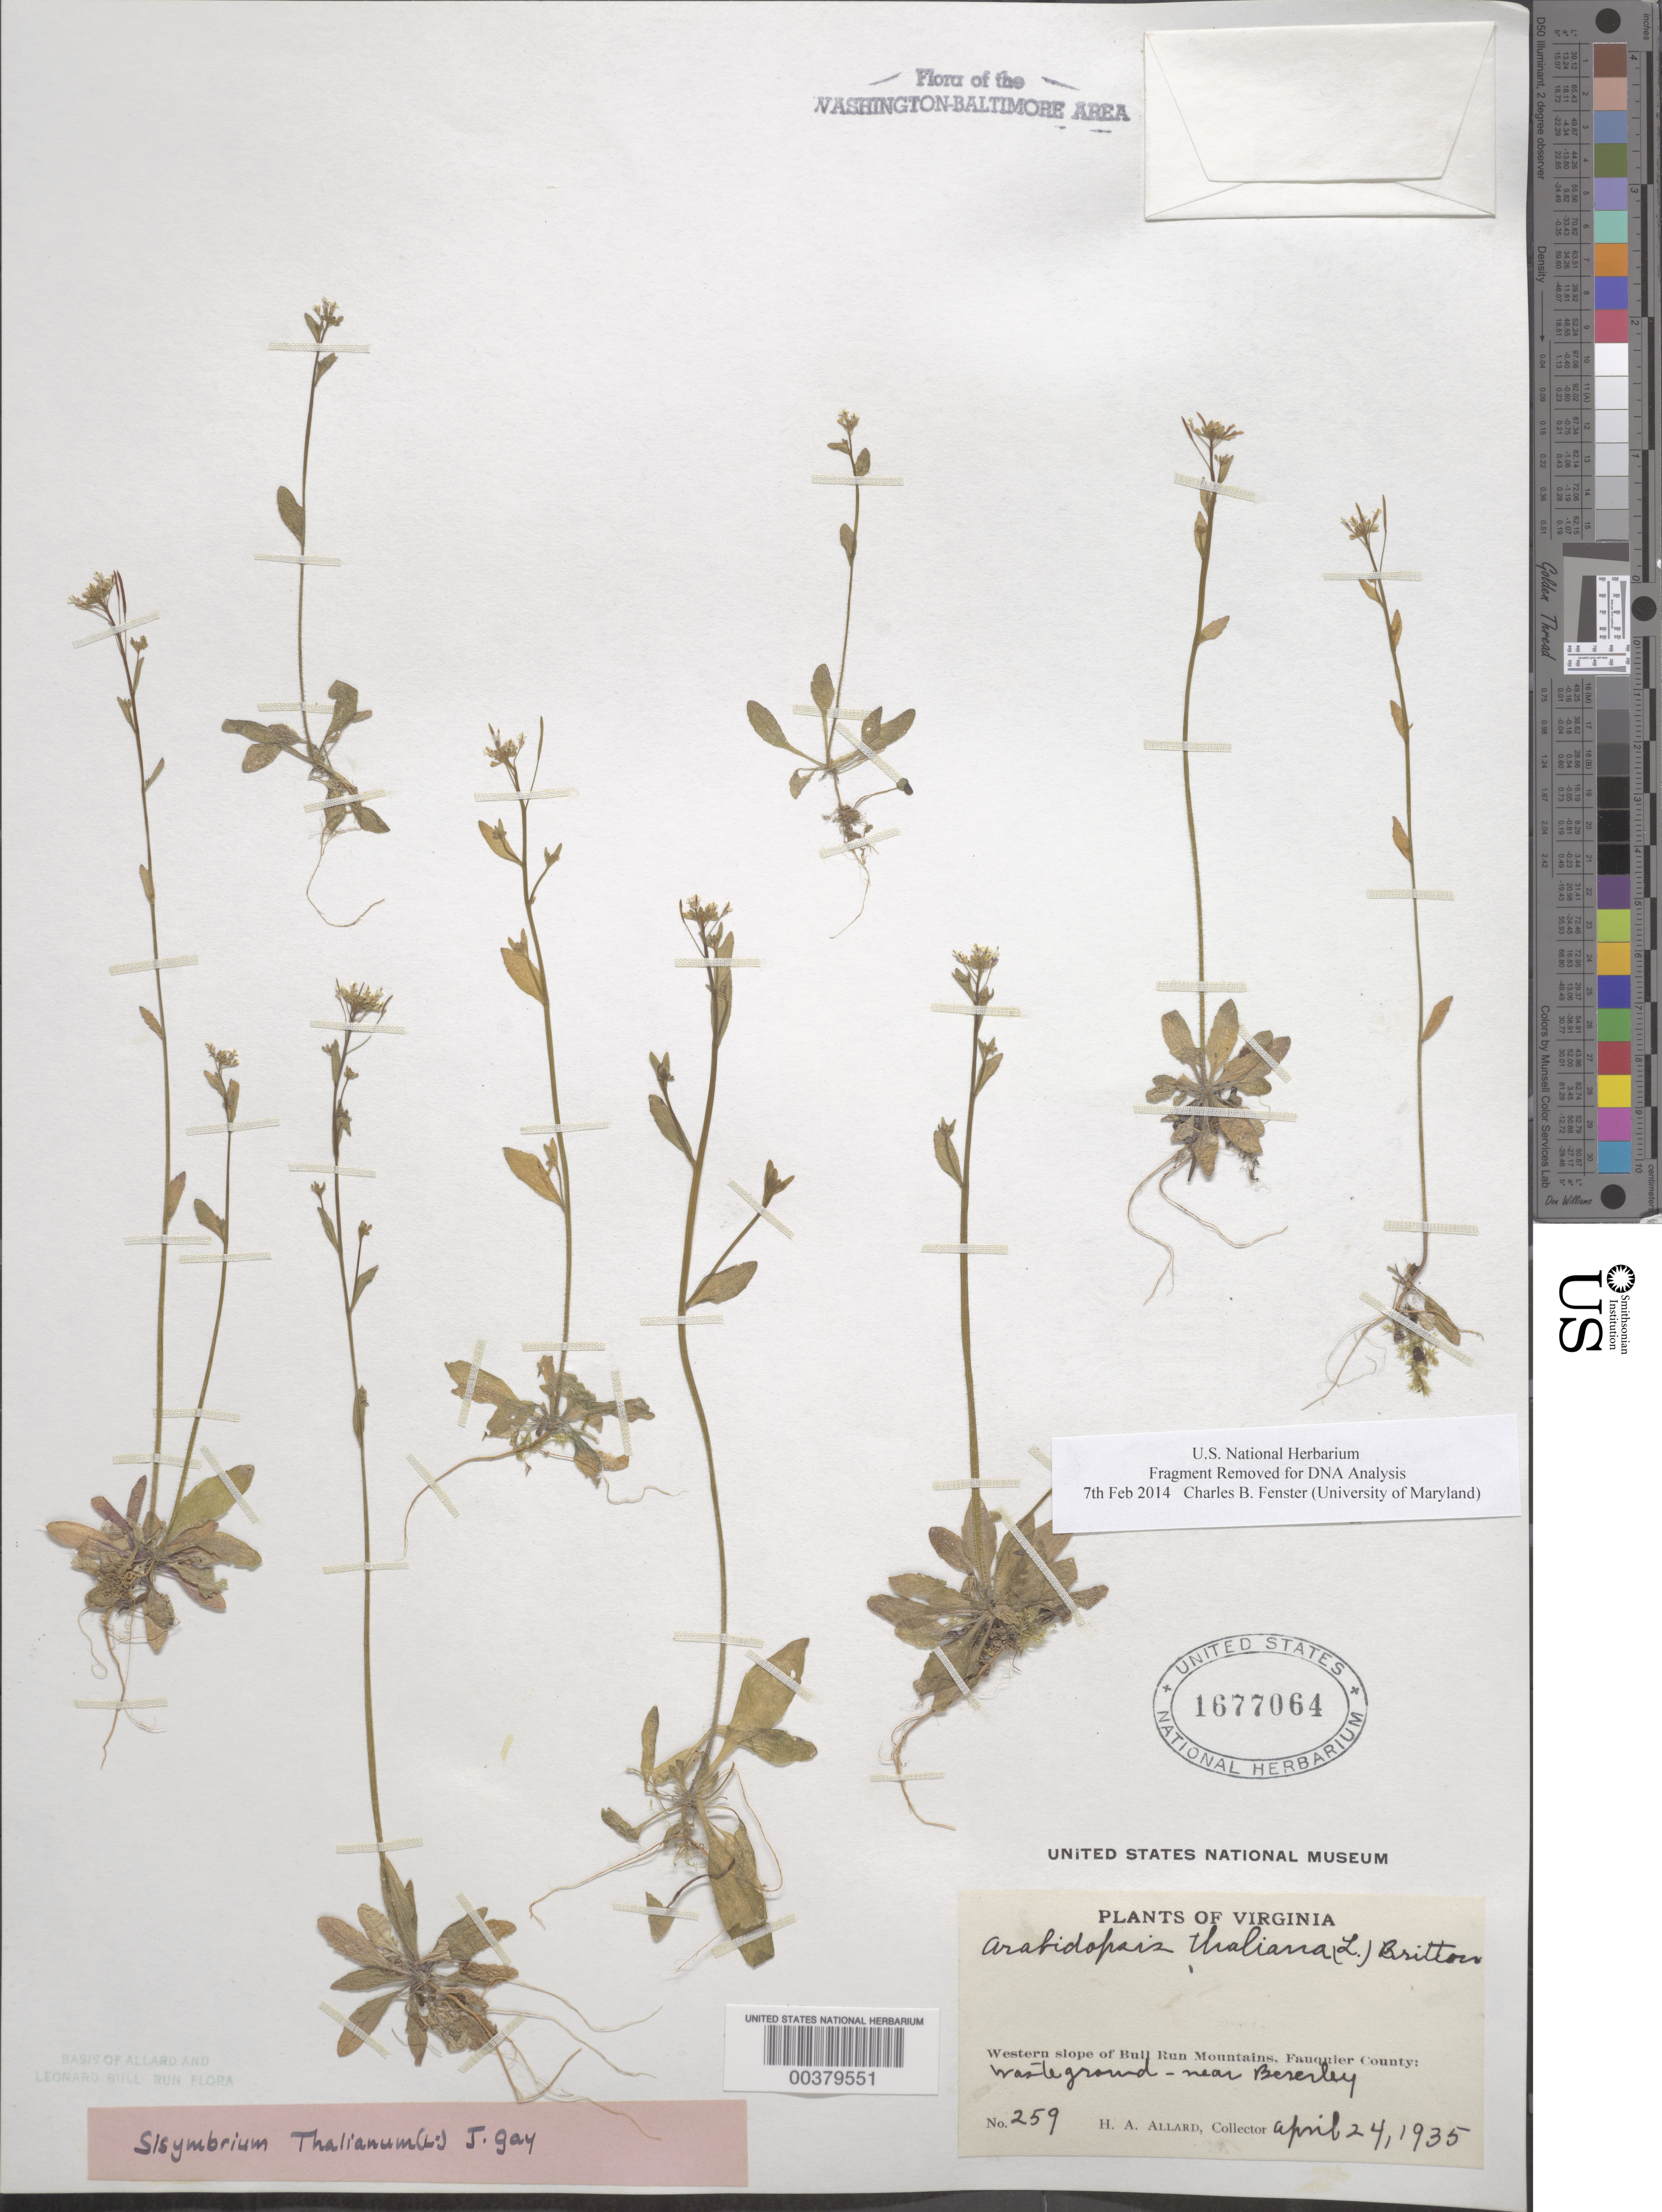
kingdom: Plantae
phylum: Tracheophyta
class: Magnoliopsida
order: Brassicales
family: Brassicaceae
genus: Arabidopsis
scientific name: Arabidopsis thaliana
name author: (L.) Heynh.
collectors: H. A. Allard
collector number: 259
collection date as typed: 24 Apr 1935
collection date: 1935-04-24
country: United States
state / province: Virginia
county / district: Fauquier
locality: Near Beverley, W slope of Bull Run Mts. Bull Run Mts.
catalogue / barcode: US 1677064